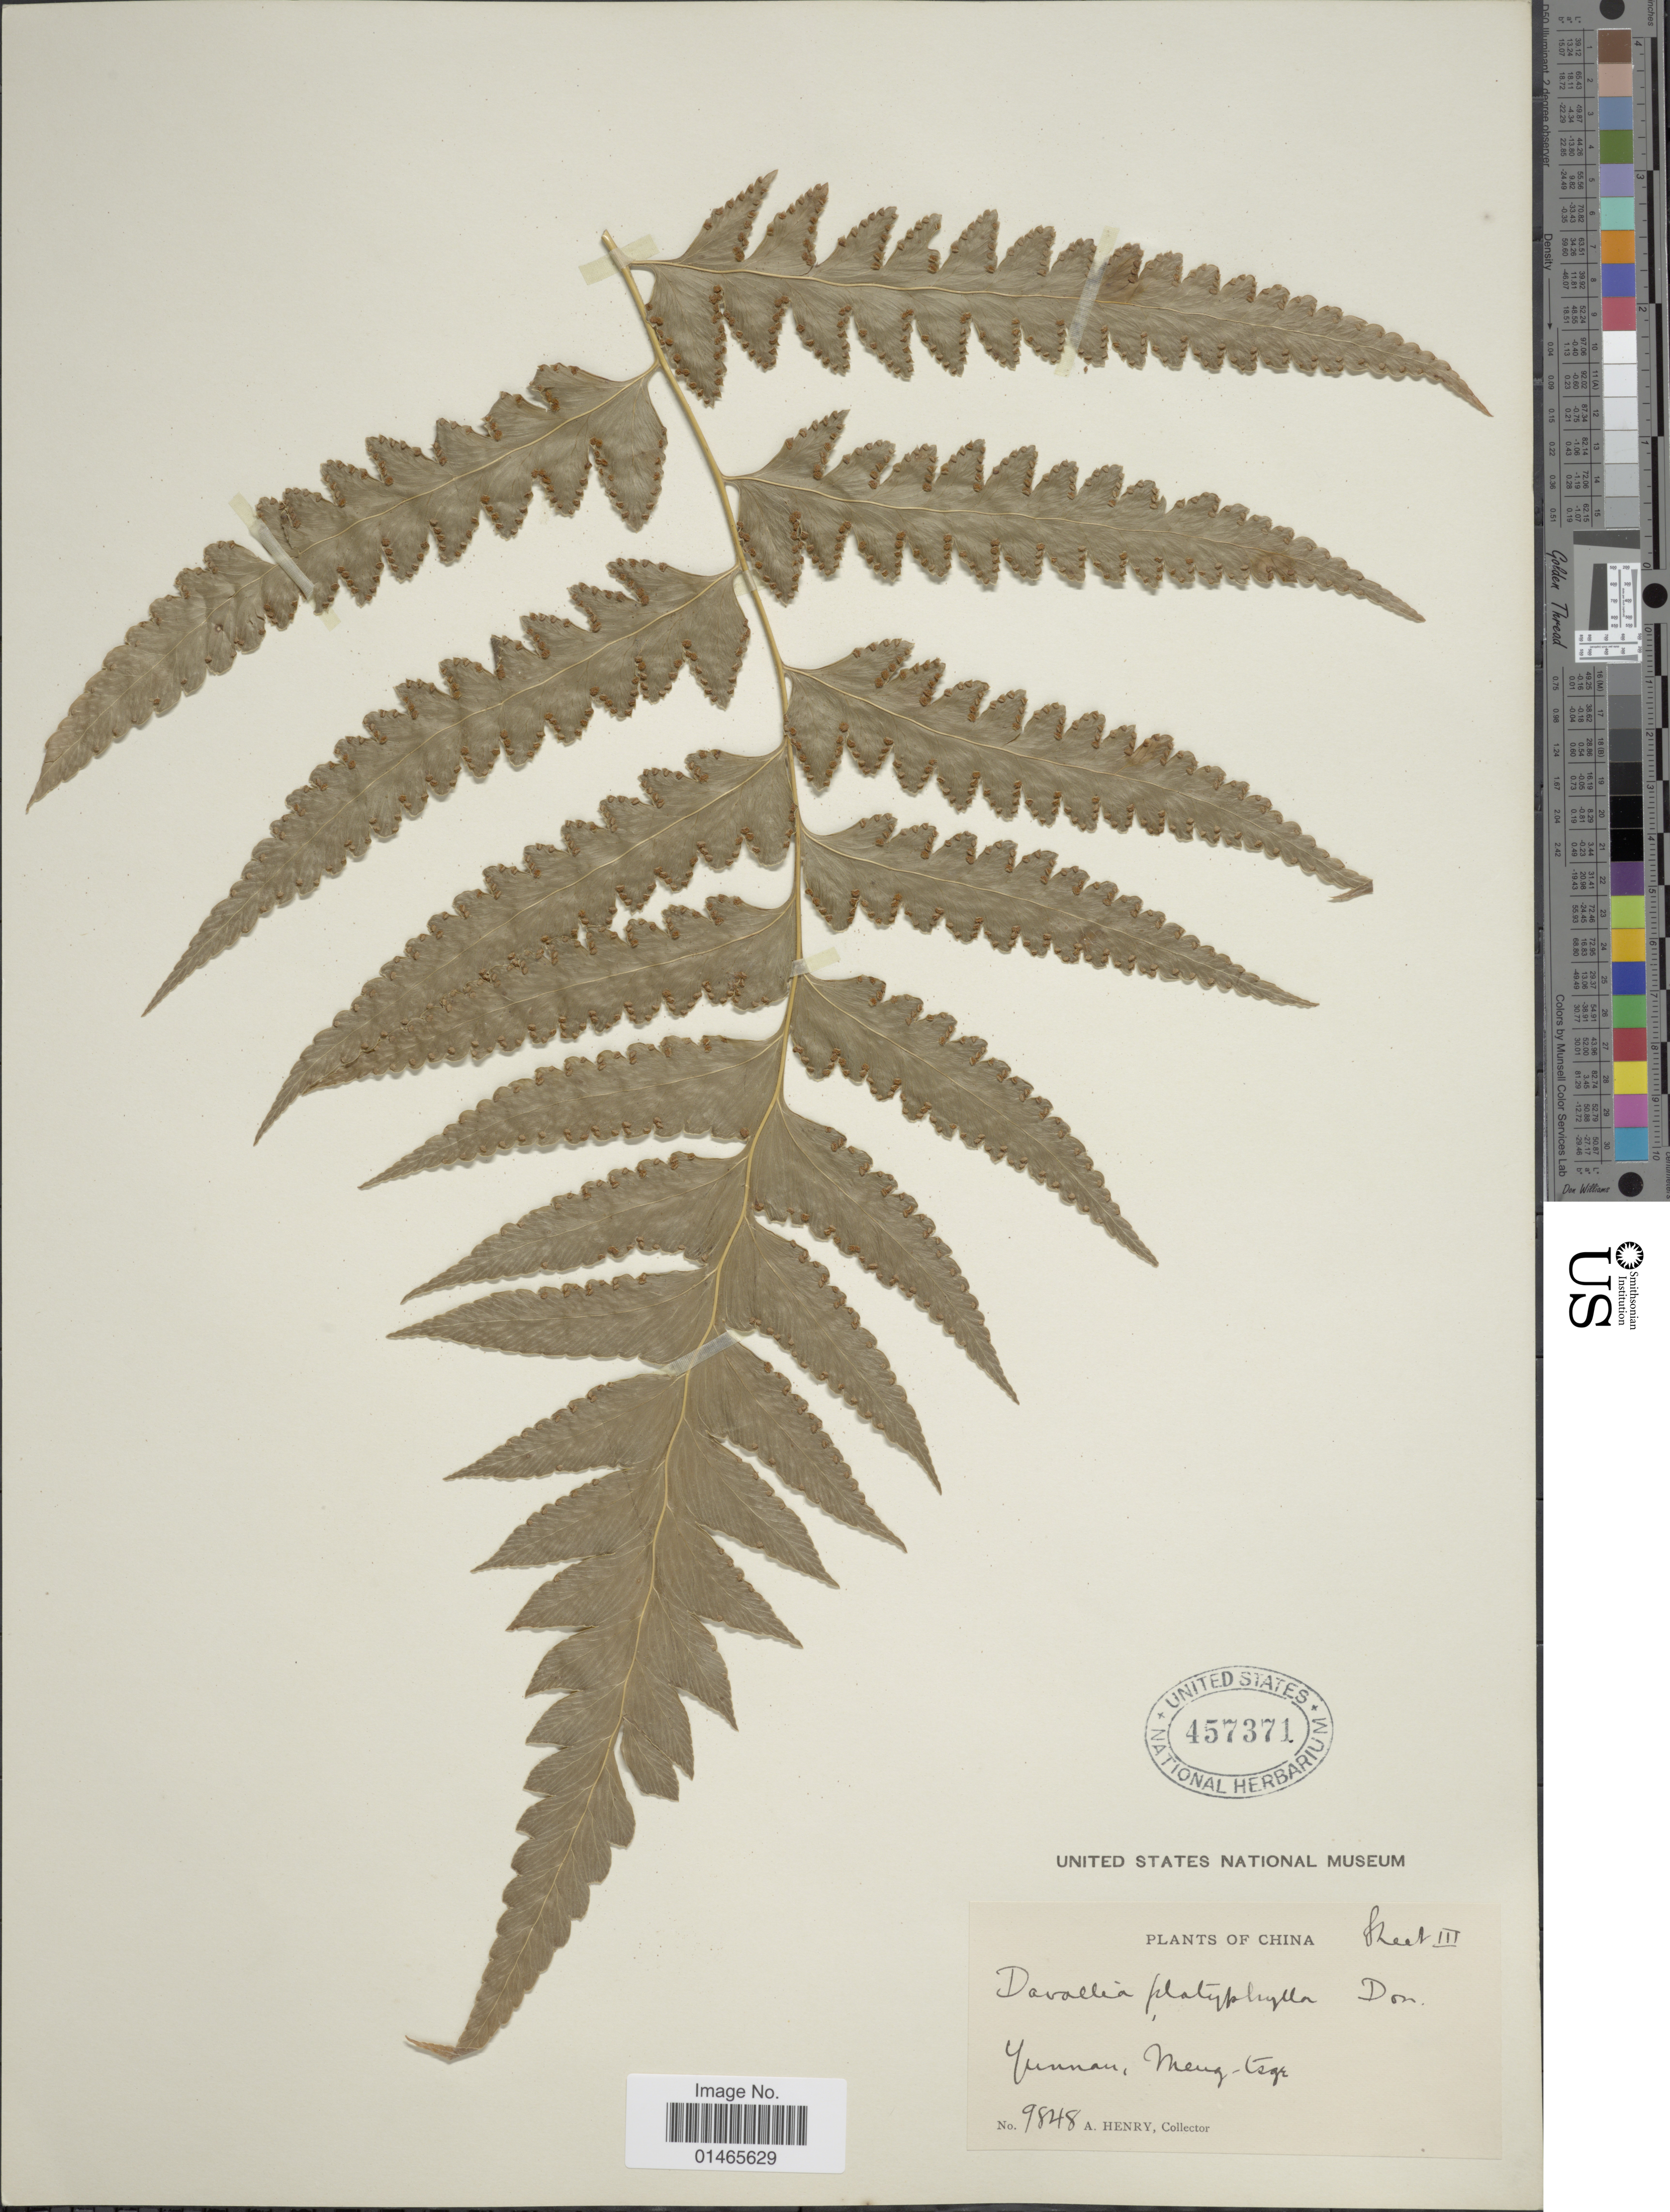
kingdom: Plantae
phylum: Tracheophyta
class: Polypodiopsida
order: Polypodiales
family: Dennstaedtiaceae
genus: Microlepia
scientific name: Microlepia platyphylla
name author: (D. Don) J. Sm.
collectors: A. Henry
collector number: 9848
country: China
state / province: Yunnan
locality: Meng-tze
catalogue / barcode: US 457371